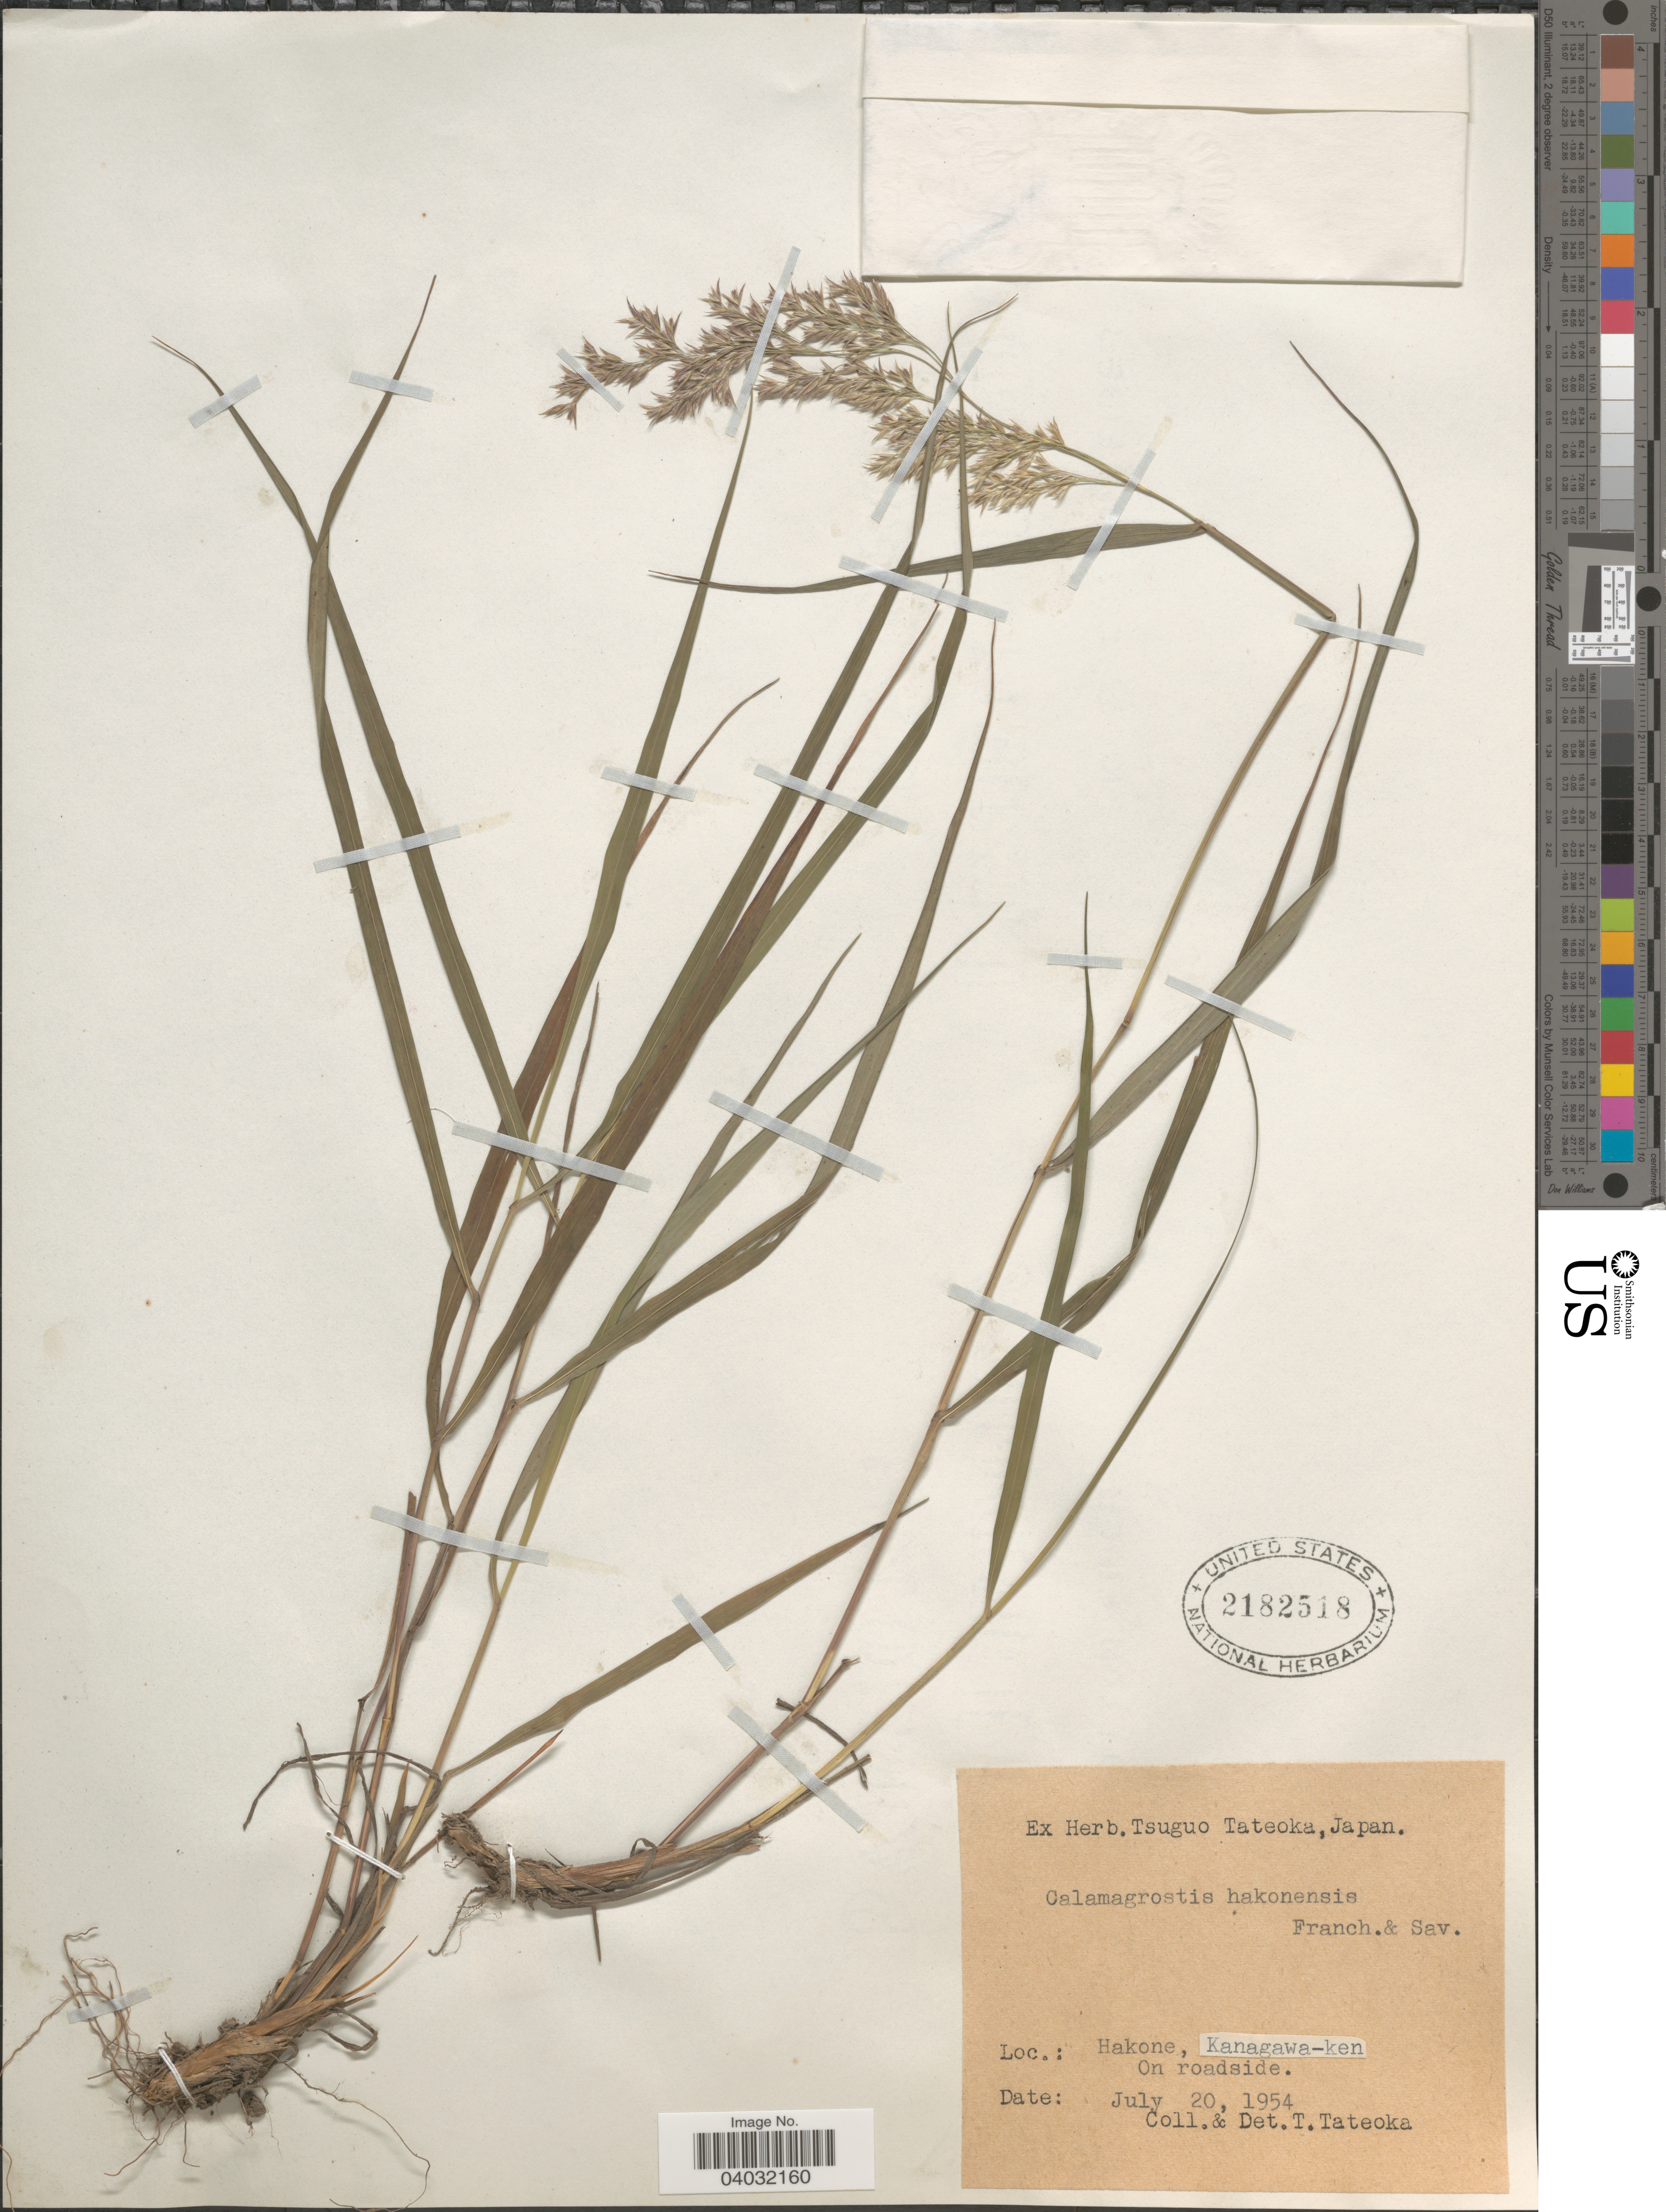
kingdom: Plantae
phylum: Tracheophyta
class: Liliopsida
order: Poales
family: Poaceae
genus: Calamagrostis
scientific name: Calamagrostis hakonensis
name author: Franch. & Sav.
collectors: T. Tateoka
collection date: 1954-07-20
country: Japan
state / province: Kanagawa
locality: Hakone, Kanagawaken.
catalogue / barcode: US 2182518